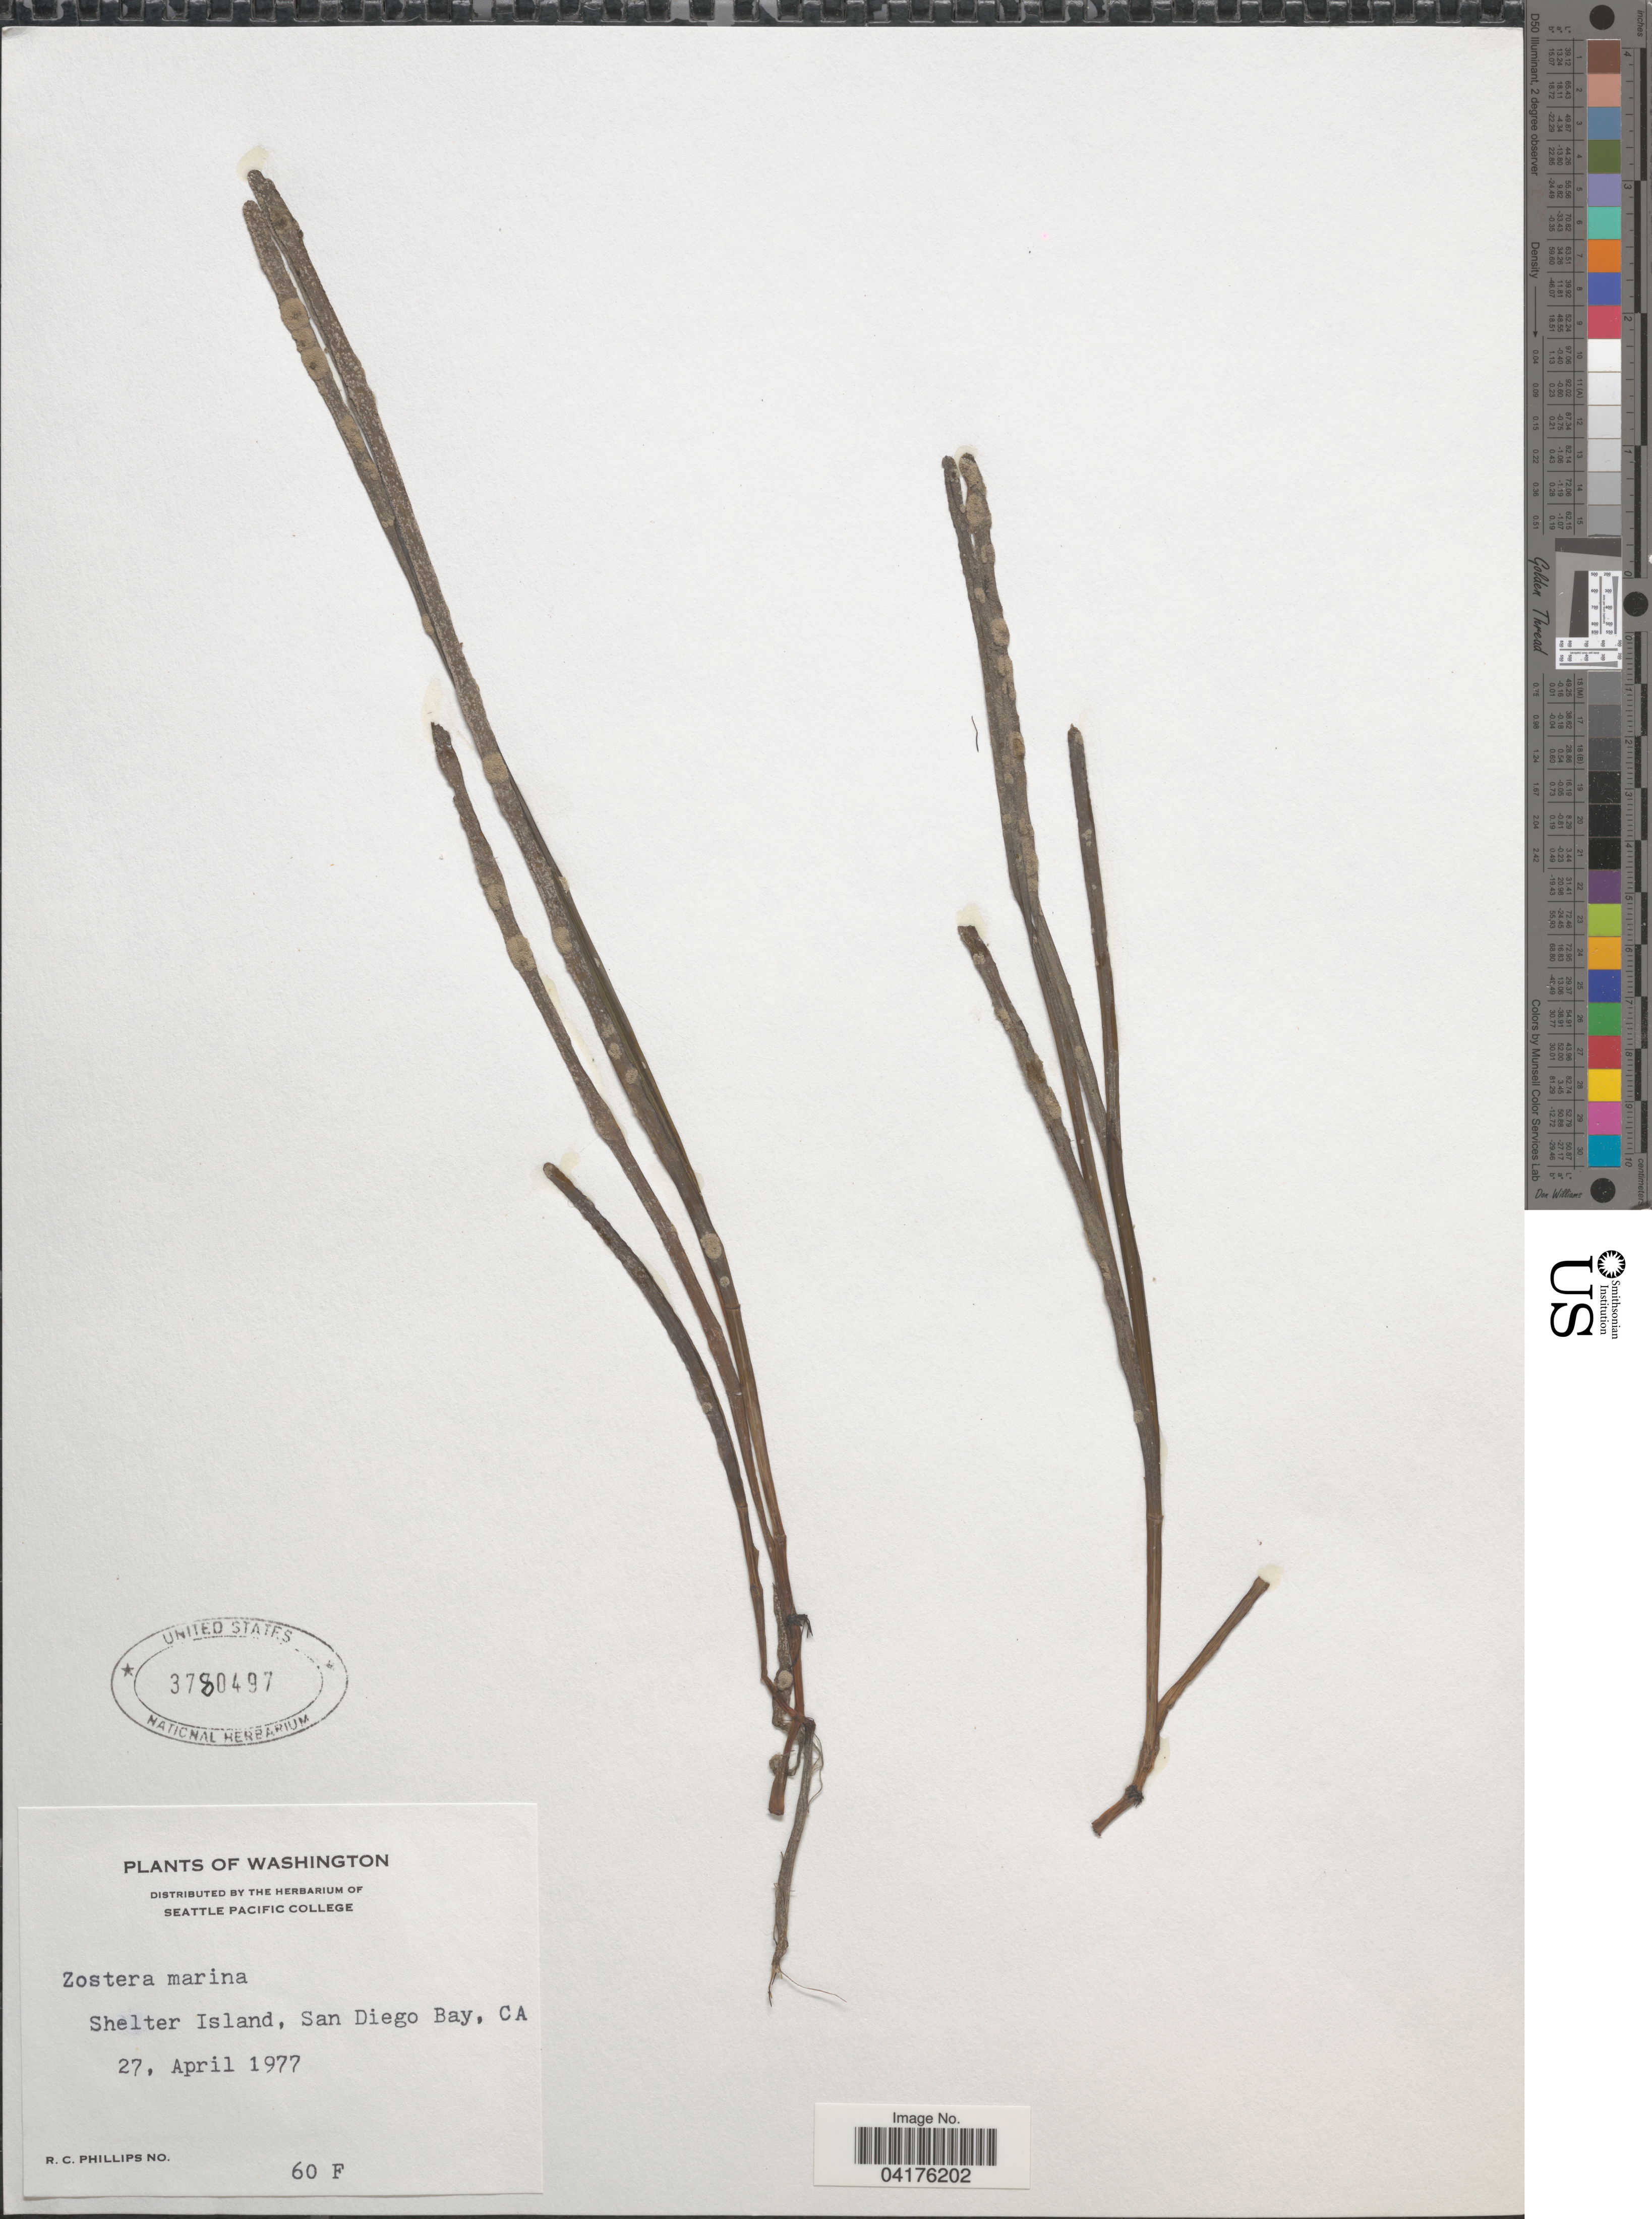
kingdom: Plantae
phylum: Tracheophyta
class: Liliopsida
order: Alismatales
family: Zosteraceae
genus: Zostera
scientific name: Zostera marina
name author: L.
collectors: R. C. Phillips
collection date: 1977-04-27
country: United States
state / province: California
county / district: San Diego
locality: Shelter Island, San Diego Bay.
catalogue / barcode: US 3780497